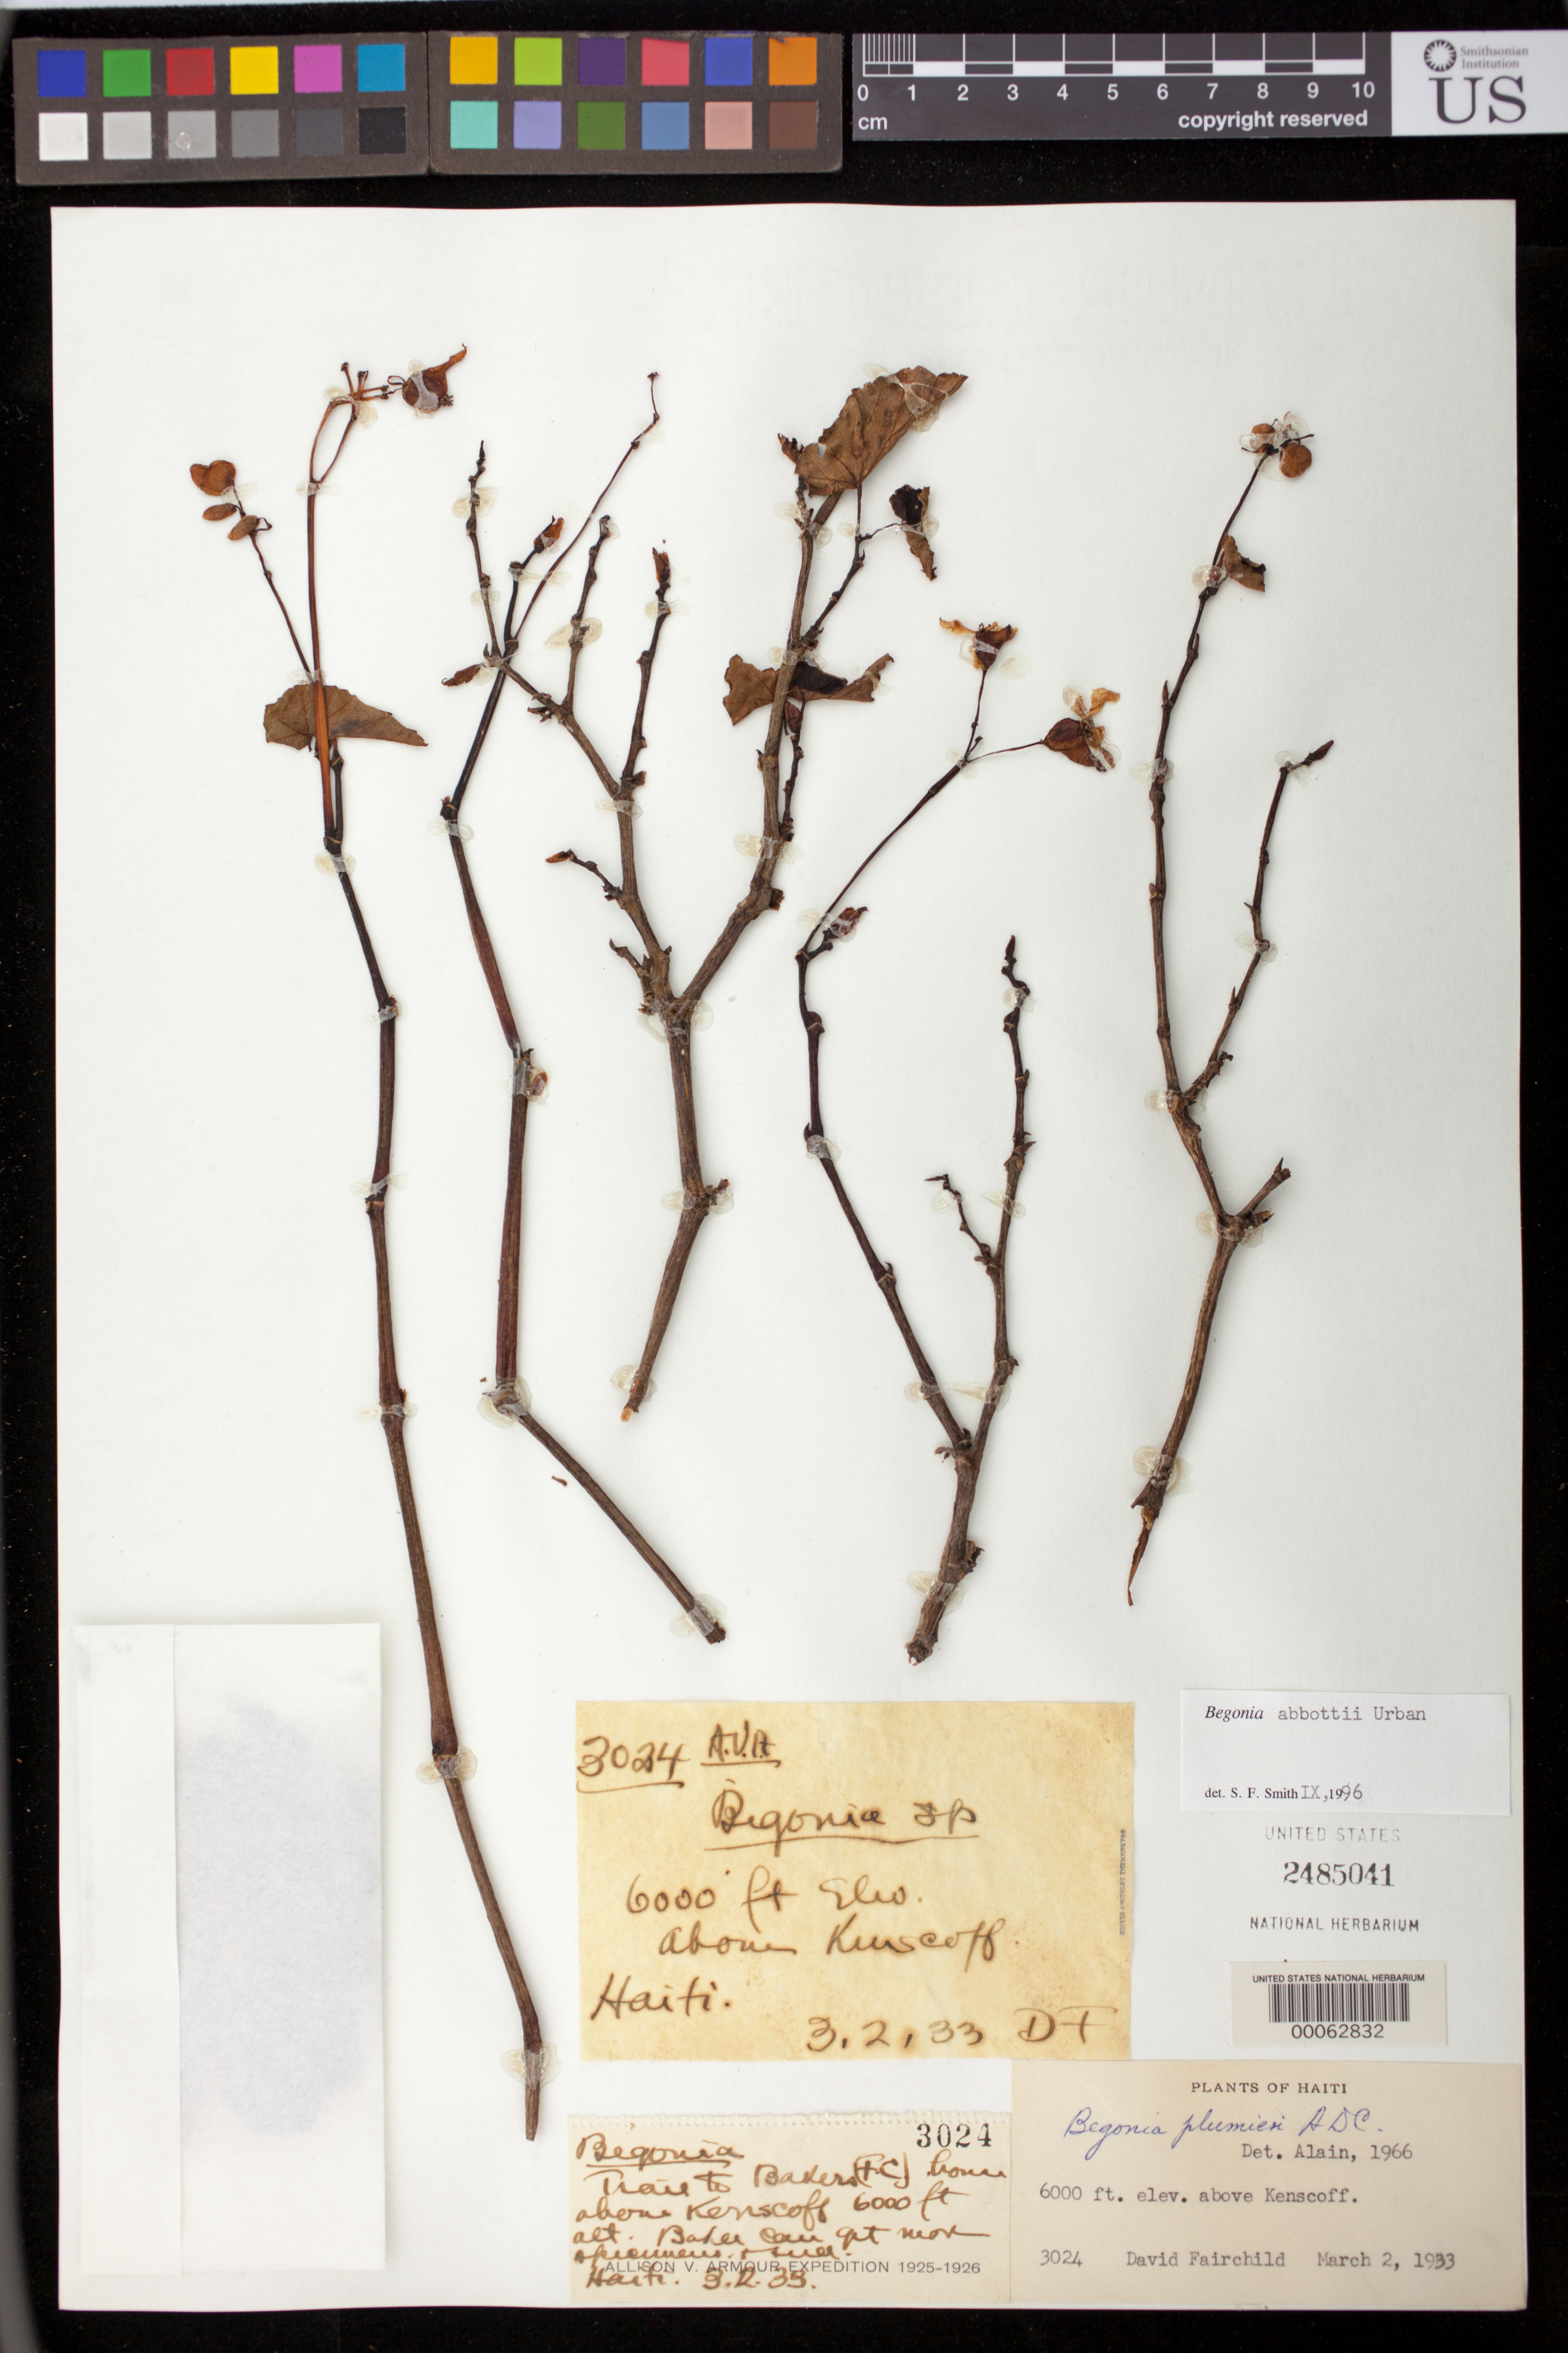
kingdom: Plantae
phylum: Tracheophyta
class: Magnoliopsida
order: Cucurbitales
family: Begoniaceae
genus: Begonia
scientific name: Begonia abbottii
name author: Urb.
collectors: D. Fairchild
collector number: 3024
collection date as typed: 02 Mar 1933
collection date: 1933-03-02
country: Haiti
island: Hispaniola Island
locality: Above kenscoff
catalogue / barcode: US 2485041